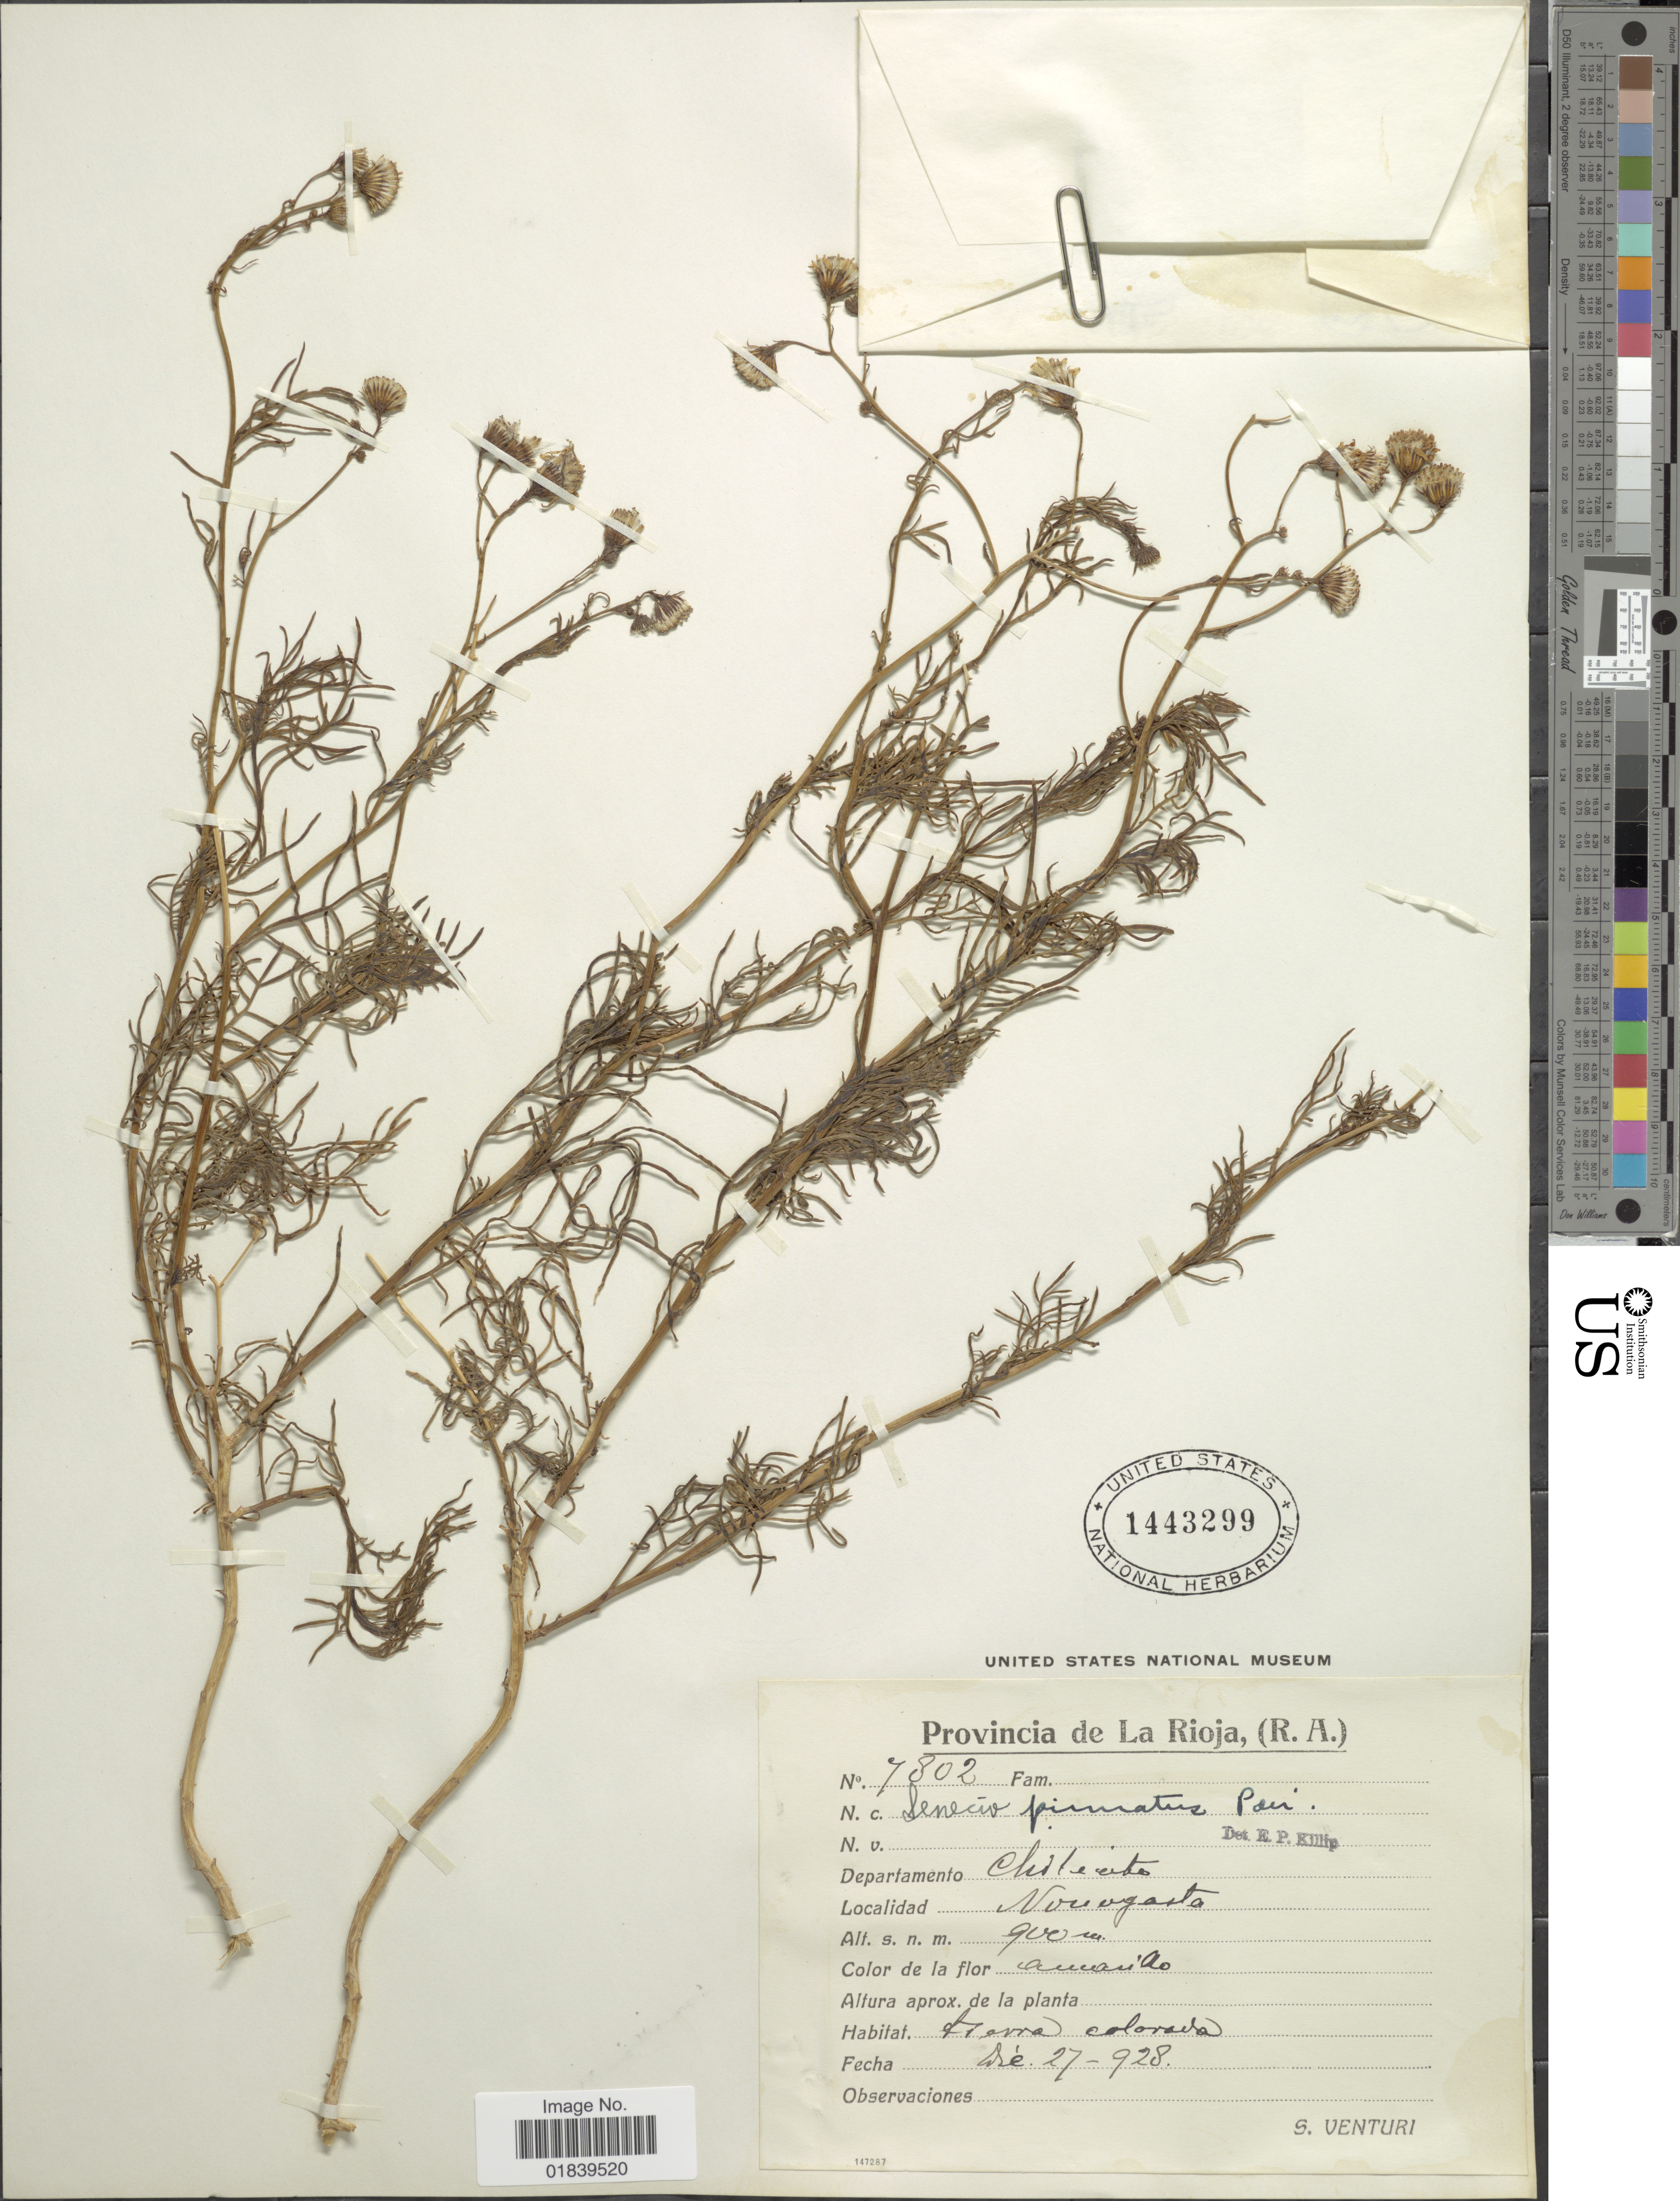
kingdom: Plantae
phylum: Tracheophyta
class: Magnoliopsida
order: Asterales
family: Asteraceae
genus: Senecio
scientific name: Senecio pinnatus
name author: Poir.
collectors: S. Venturi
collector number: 7802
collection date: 1928-12-27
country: Argentina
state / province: La Rioja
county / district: Chilecito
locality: Nonogasta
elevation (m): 900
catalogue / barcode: US 1443299